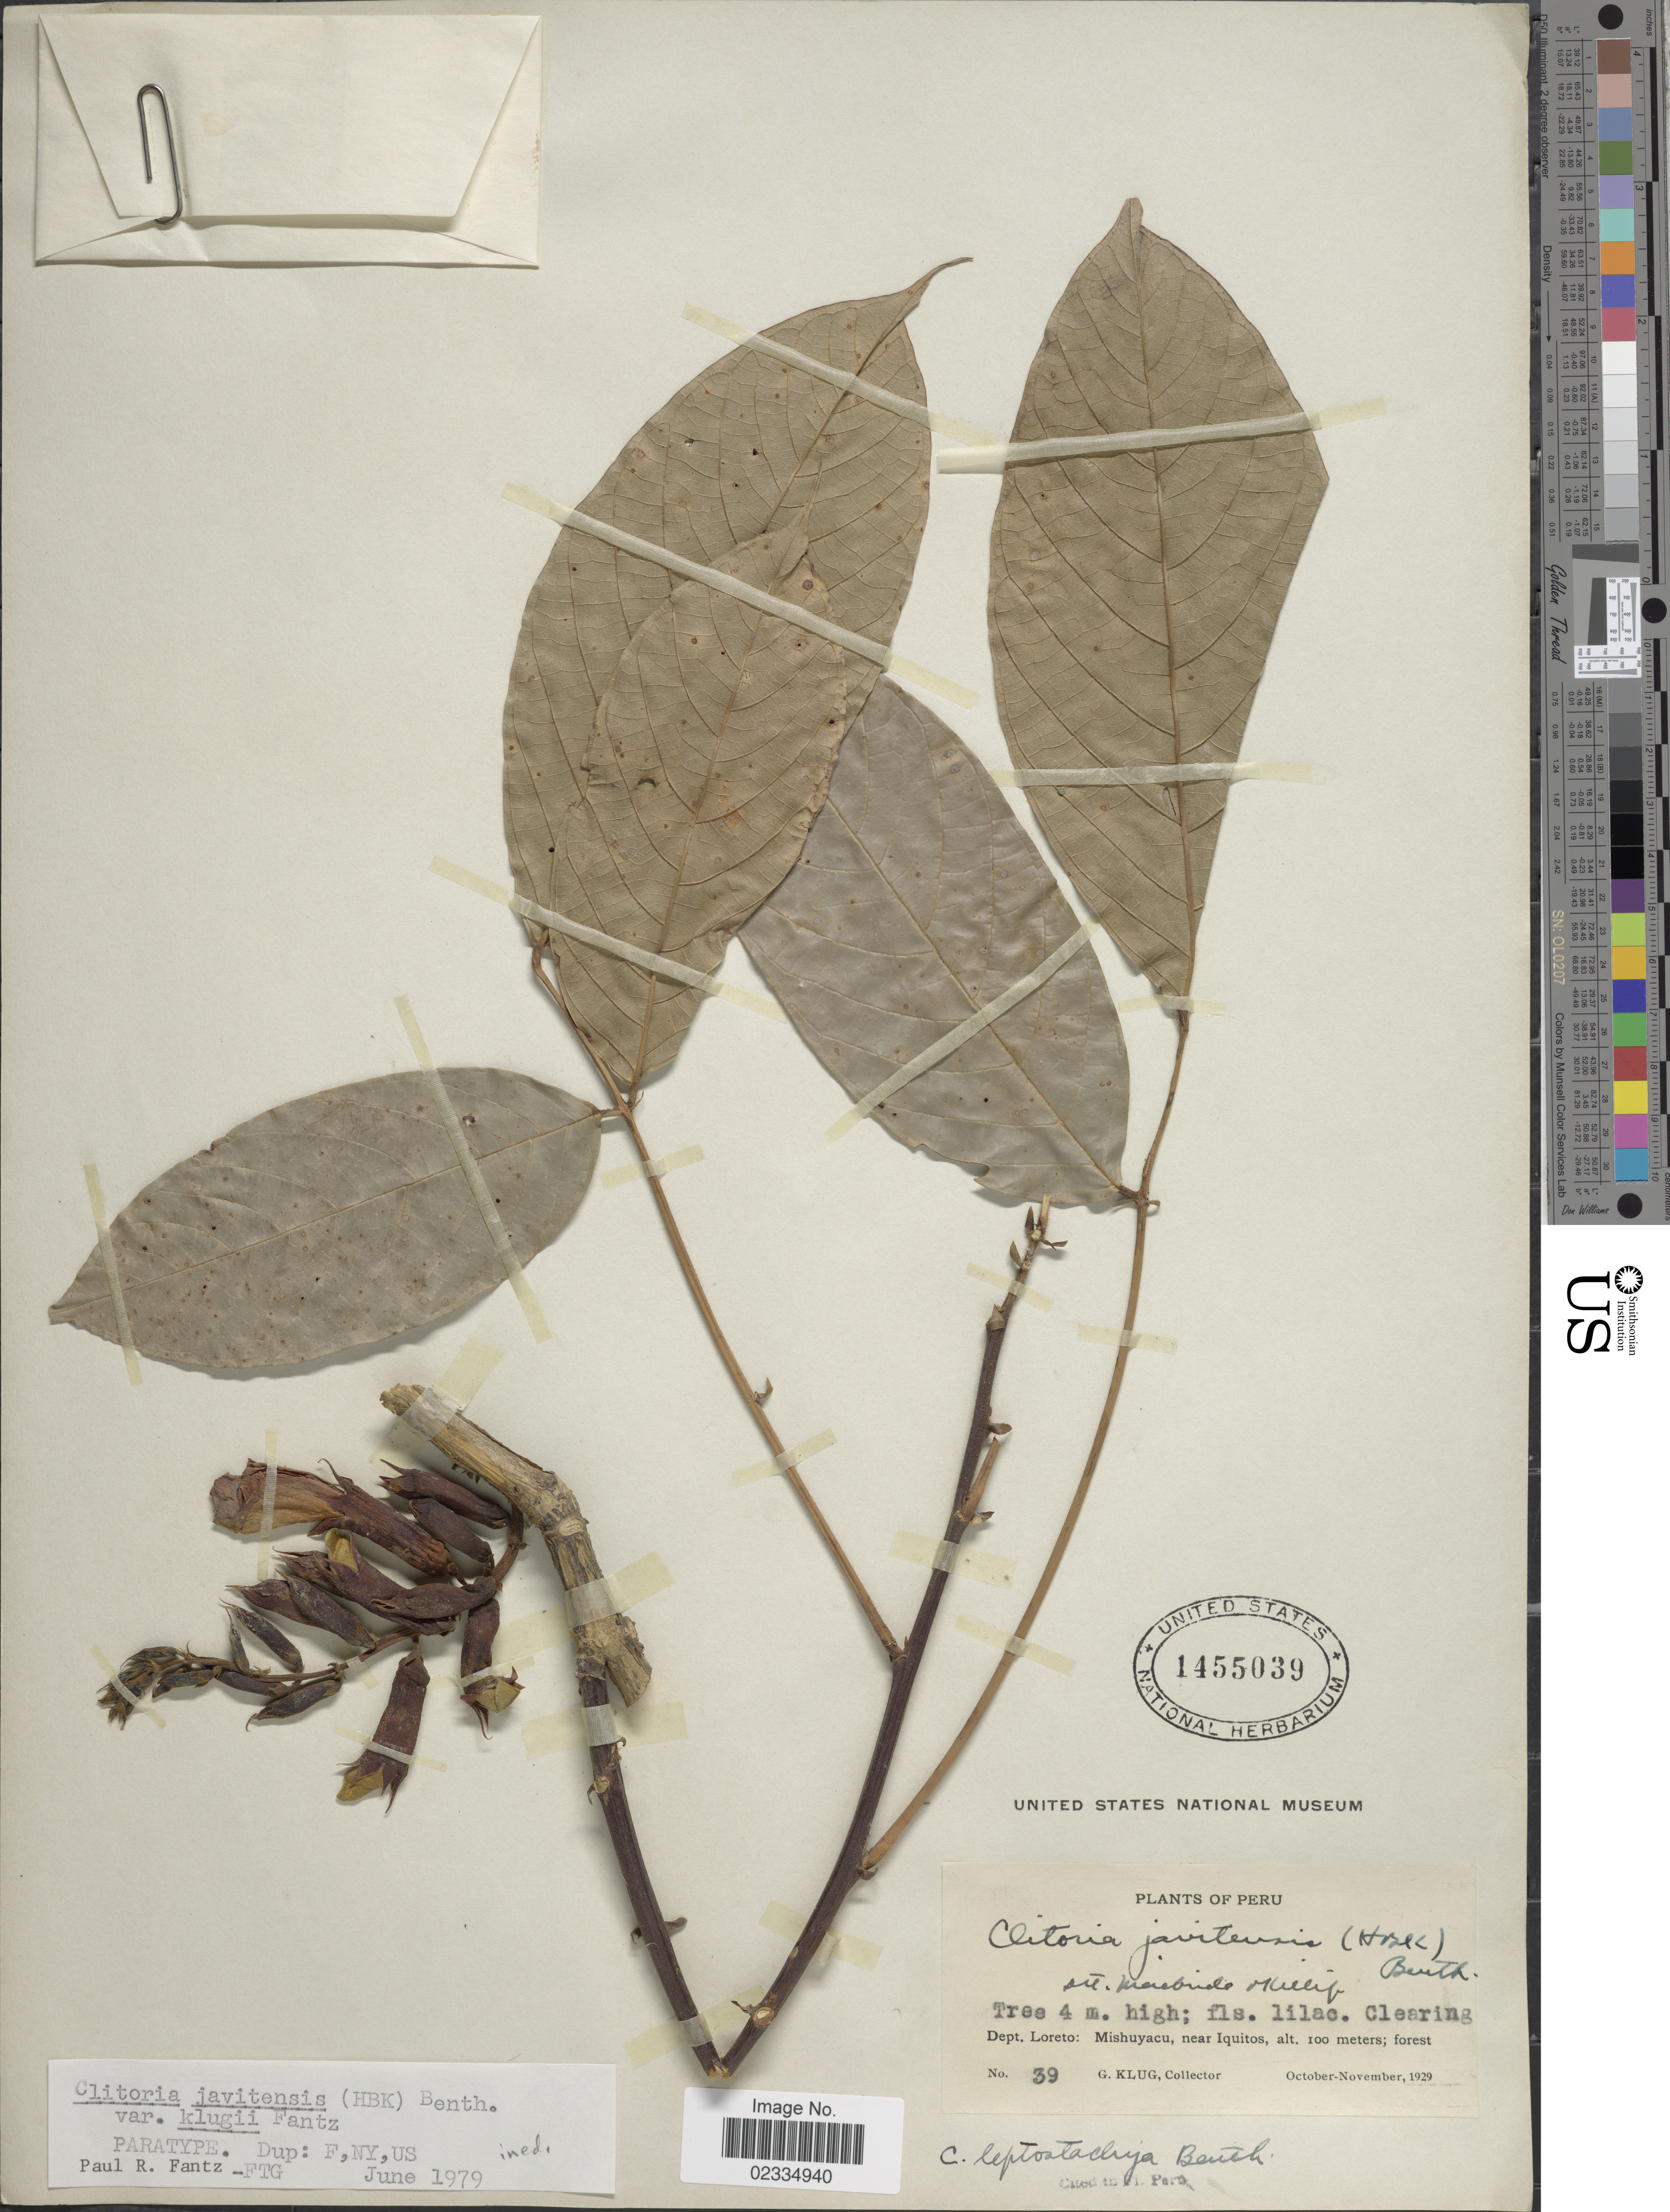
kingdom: Plantae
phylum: Tracheophyta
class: Magnoliopsida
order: Fabales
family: Fabaceae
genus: Clitoria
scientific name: Clitoria javitensis f. javitensis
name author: (Kunth) Benth.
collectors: G. Klug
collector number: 39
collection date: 1929-10/1929-11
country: Peru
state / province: Loreto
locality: Mishuyacu, near Iquitos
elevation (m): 100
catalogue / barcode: US 1455039